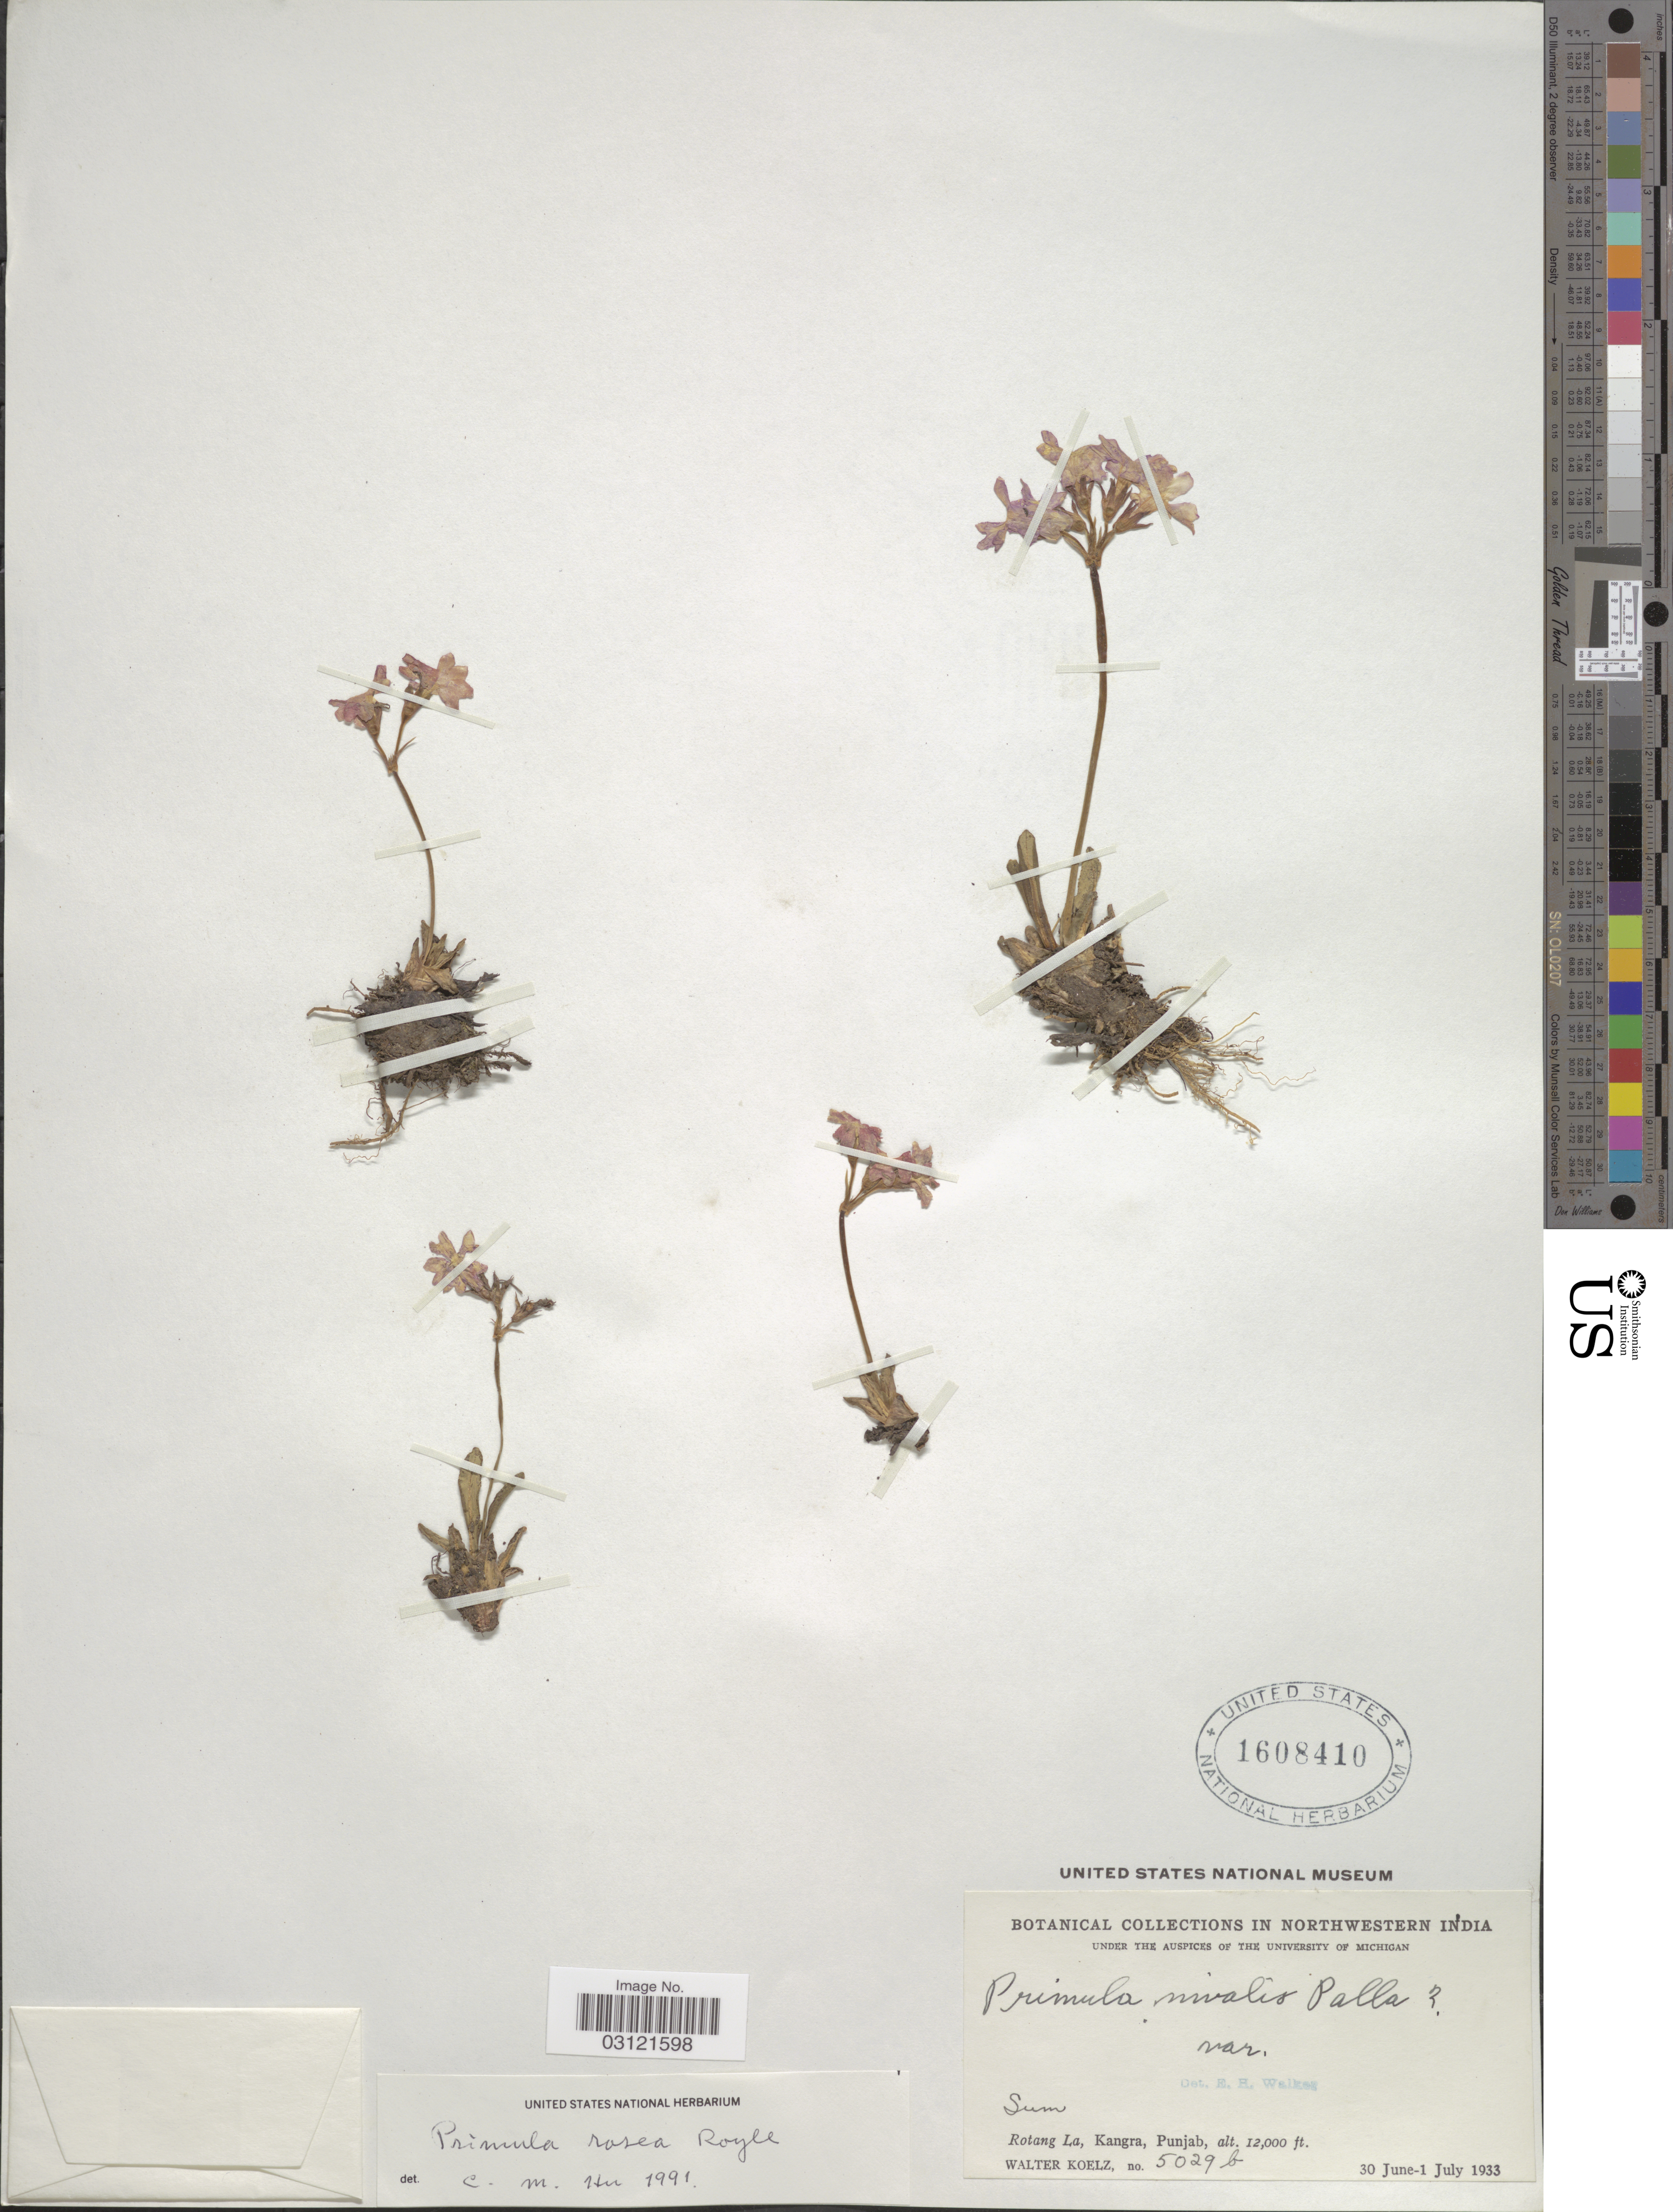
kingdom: Plantae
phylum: Tracheophyta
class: Magnoliopsida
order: Ericales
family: Primulaceae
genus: Primula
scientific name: Primula nivalis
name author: Pall.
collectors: W. N. Koelz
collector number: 5029b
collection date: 1933-06-30/1933-07-01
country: India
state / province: Punjab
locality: Northwestern India, Sum, Rotang La, Kangra, Punjab.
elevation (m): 3658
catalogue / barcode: US 1608410